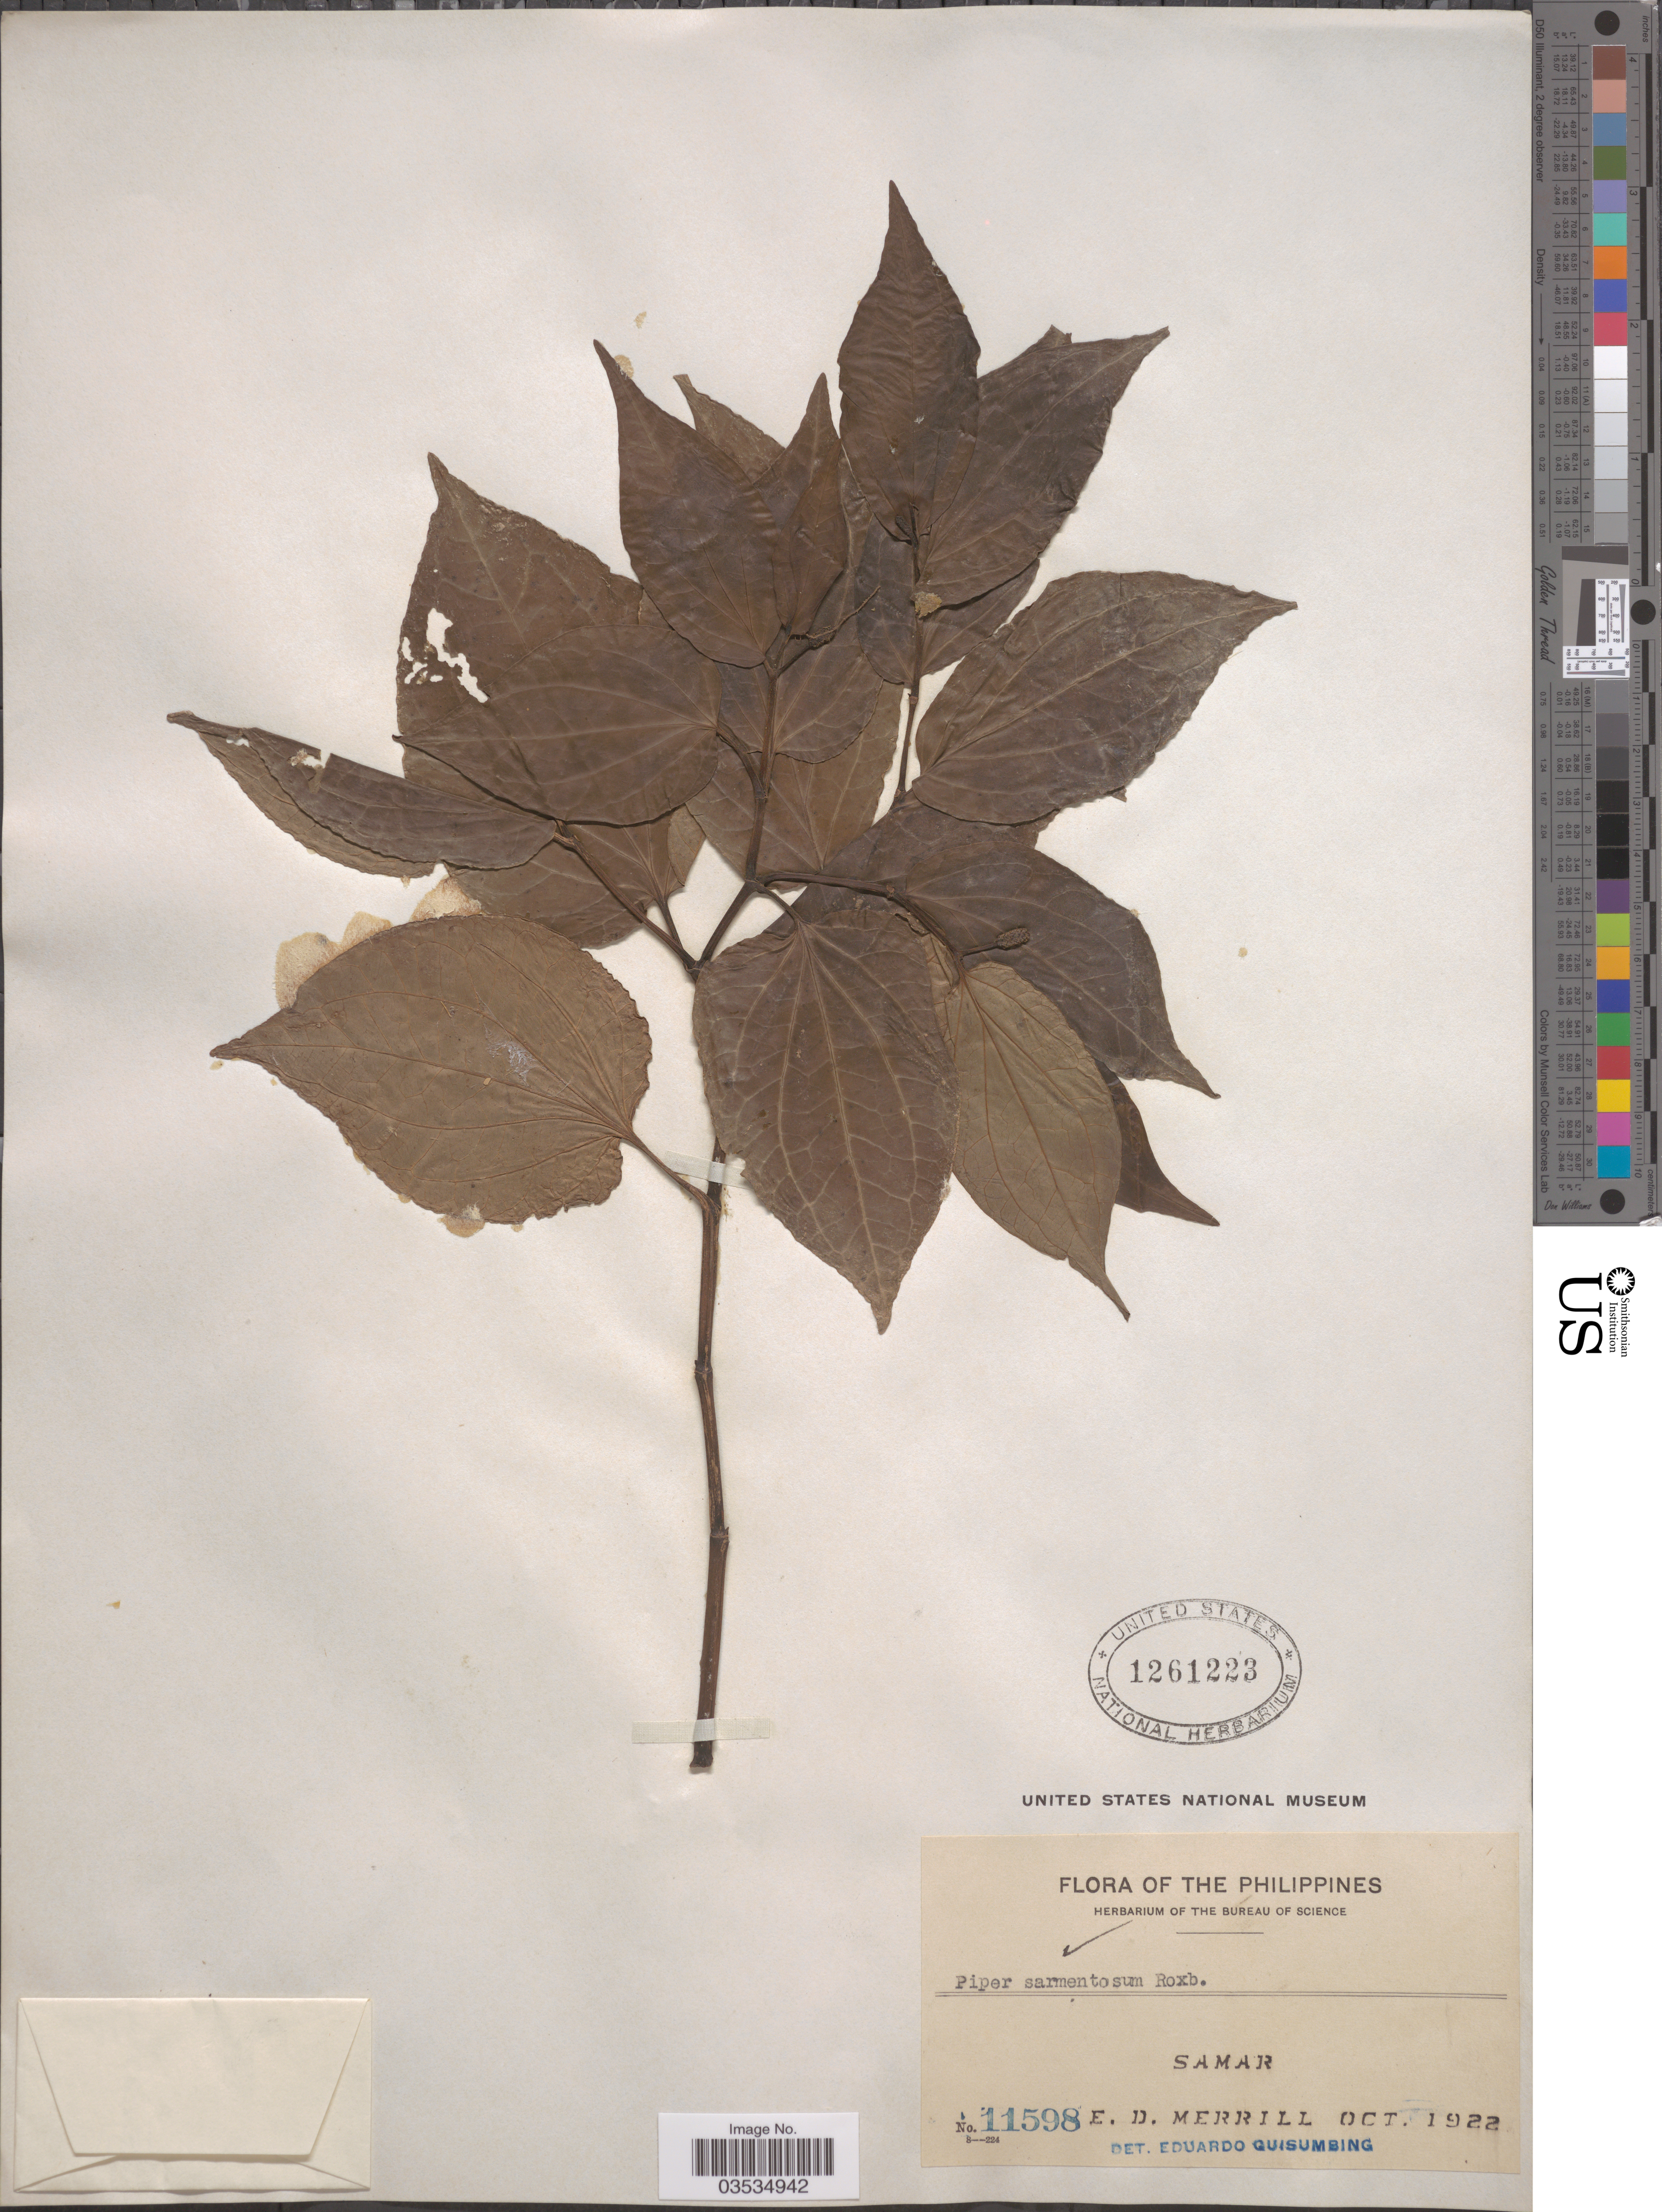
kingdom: Plantae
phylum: Tracheophyta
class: Magnoliopsida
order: Piperales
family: Piperaceae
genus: Piper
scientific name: Piper sarmentosum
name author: Roxb.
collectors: E. D. Merrill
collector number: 11598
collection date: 1922-10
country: Philippines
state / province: Eastern Visayas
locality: Samar.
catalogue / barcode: US 1261223